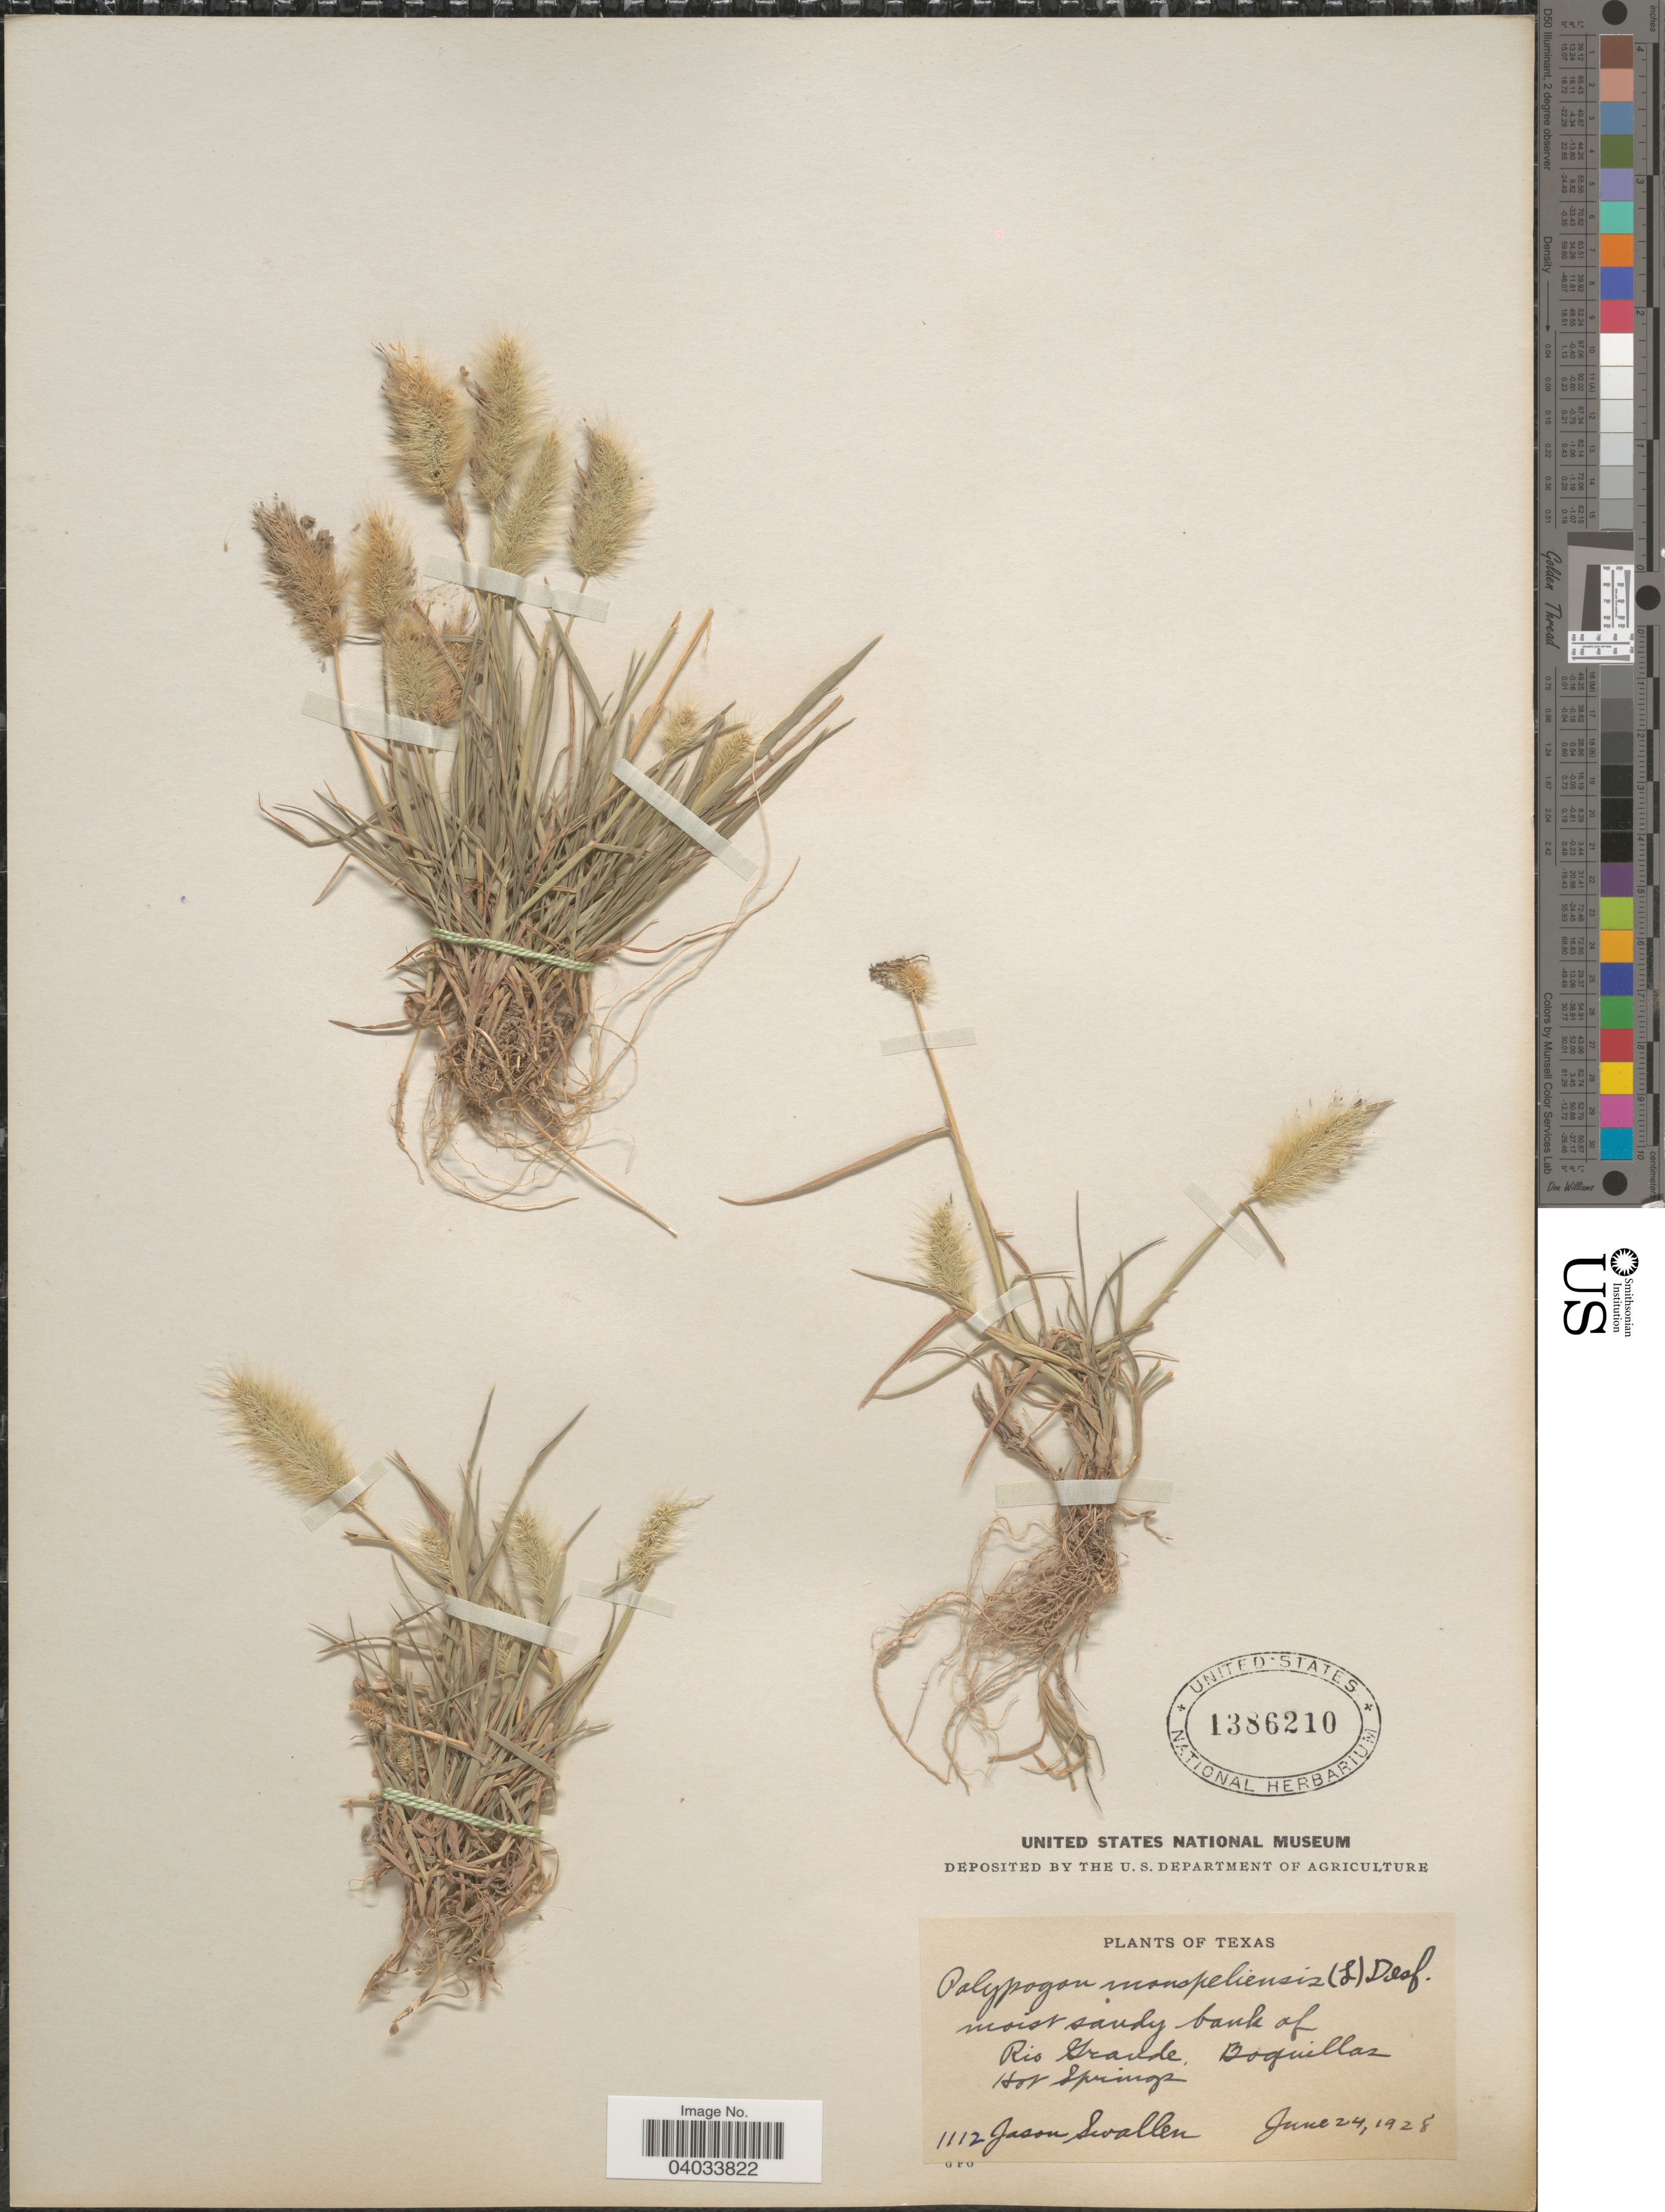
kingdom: Plantae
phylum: Tracheophyta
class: Liliopsida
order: Poales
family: Poaceae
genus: Polypogon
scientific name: Polypogon monspeliensis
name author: (L.) Desf.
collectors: J. R. Swallen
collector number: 1112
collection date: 1828-06-24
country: United States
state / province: Texas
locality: Moist sandy bank of Rio Grande, Boquillas Hot Springs.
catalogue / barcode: US 1386210